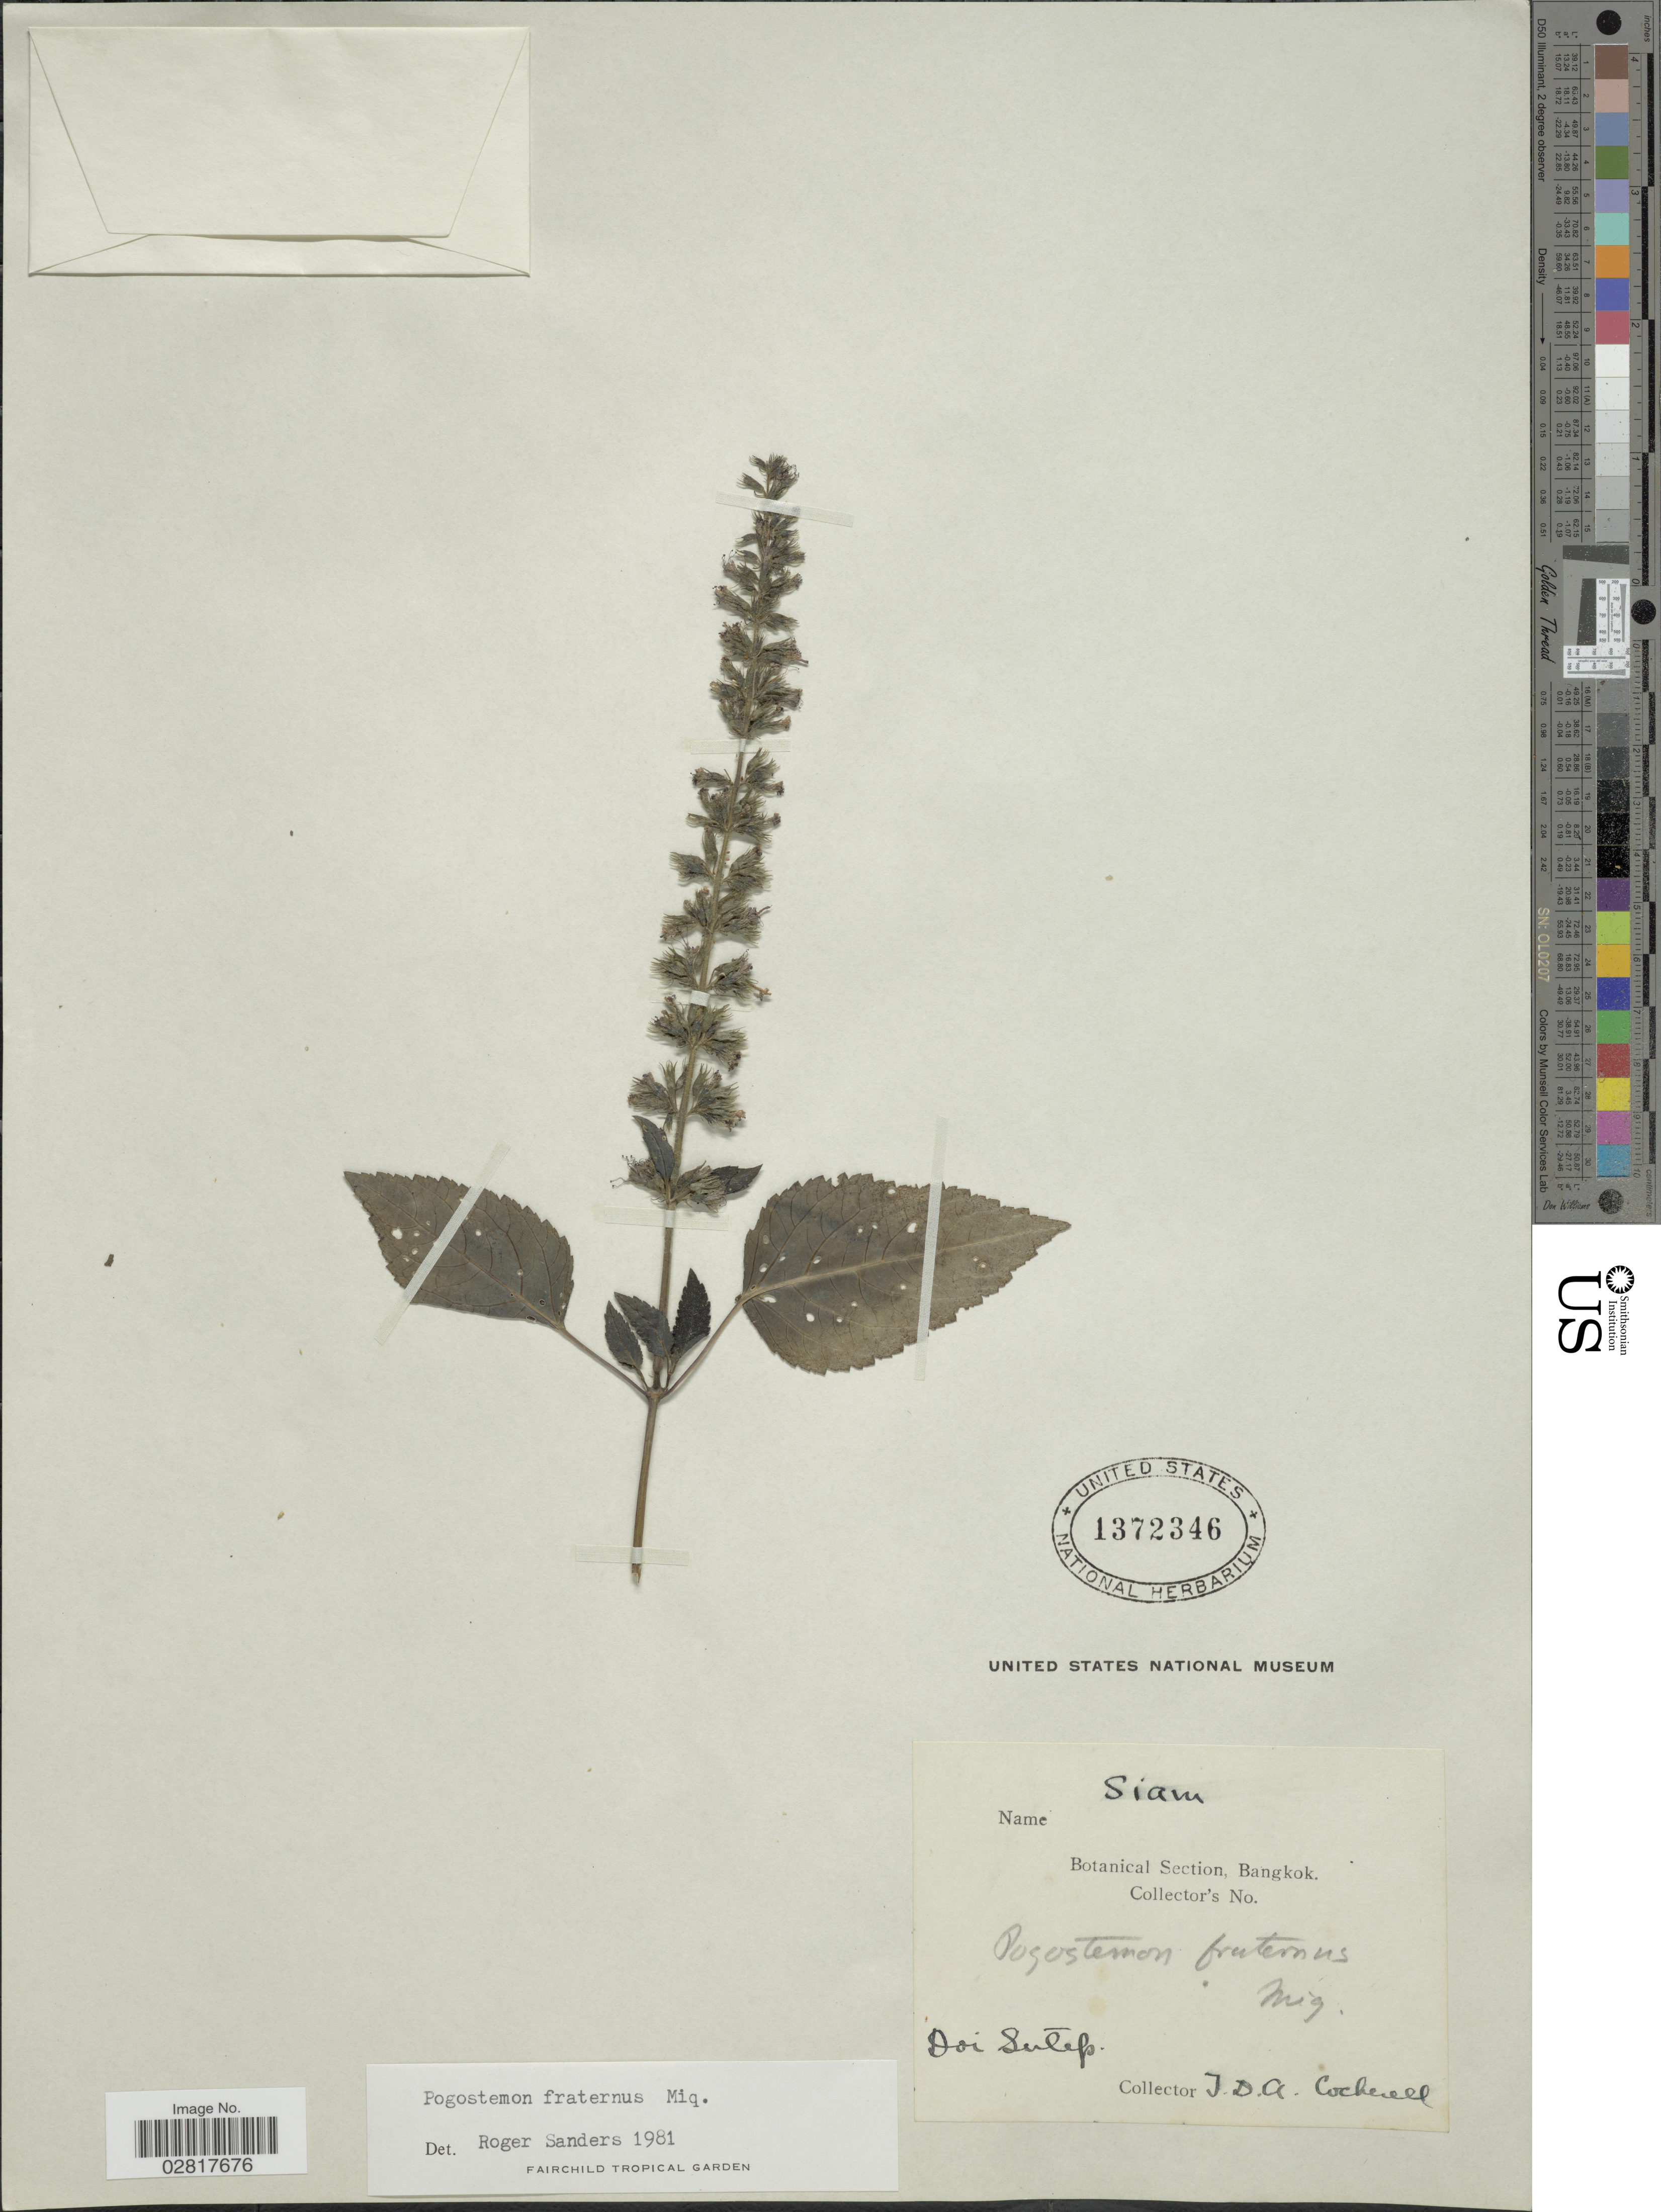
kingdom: Plantae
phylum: Tracheophyta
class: Magnoliopsida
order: Lamiales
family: Lamiaceae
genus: Pogostemon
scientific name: Pogostemon fraternus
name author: Miq.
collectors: T. Cockerell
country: Thailand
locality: Siam. Doi Sutep.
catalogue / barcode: US 1372346